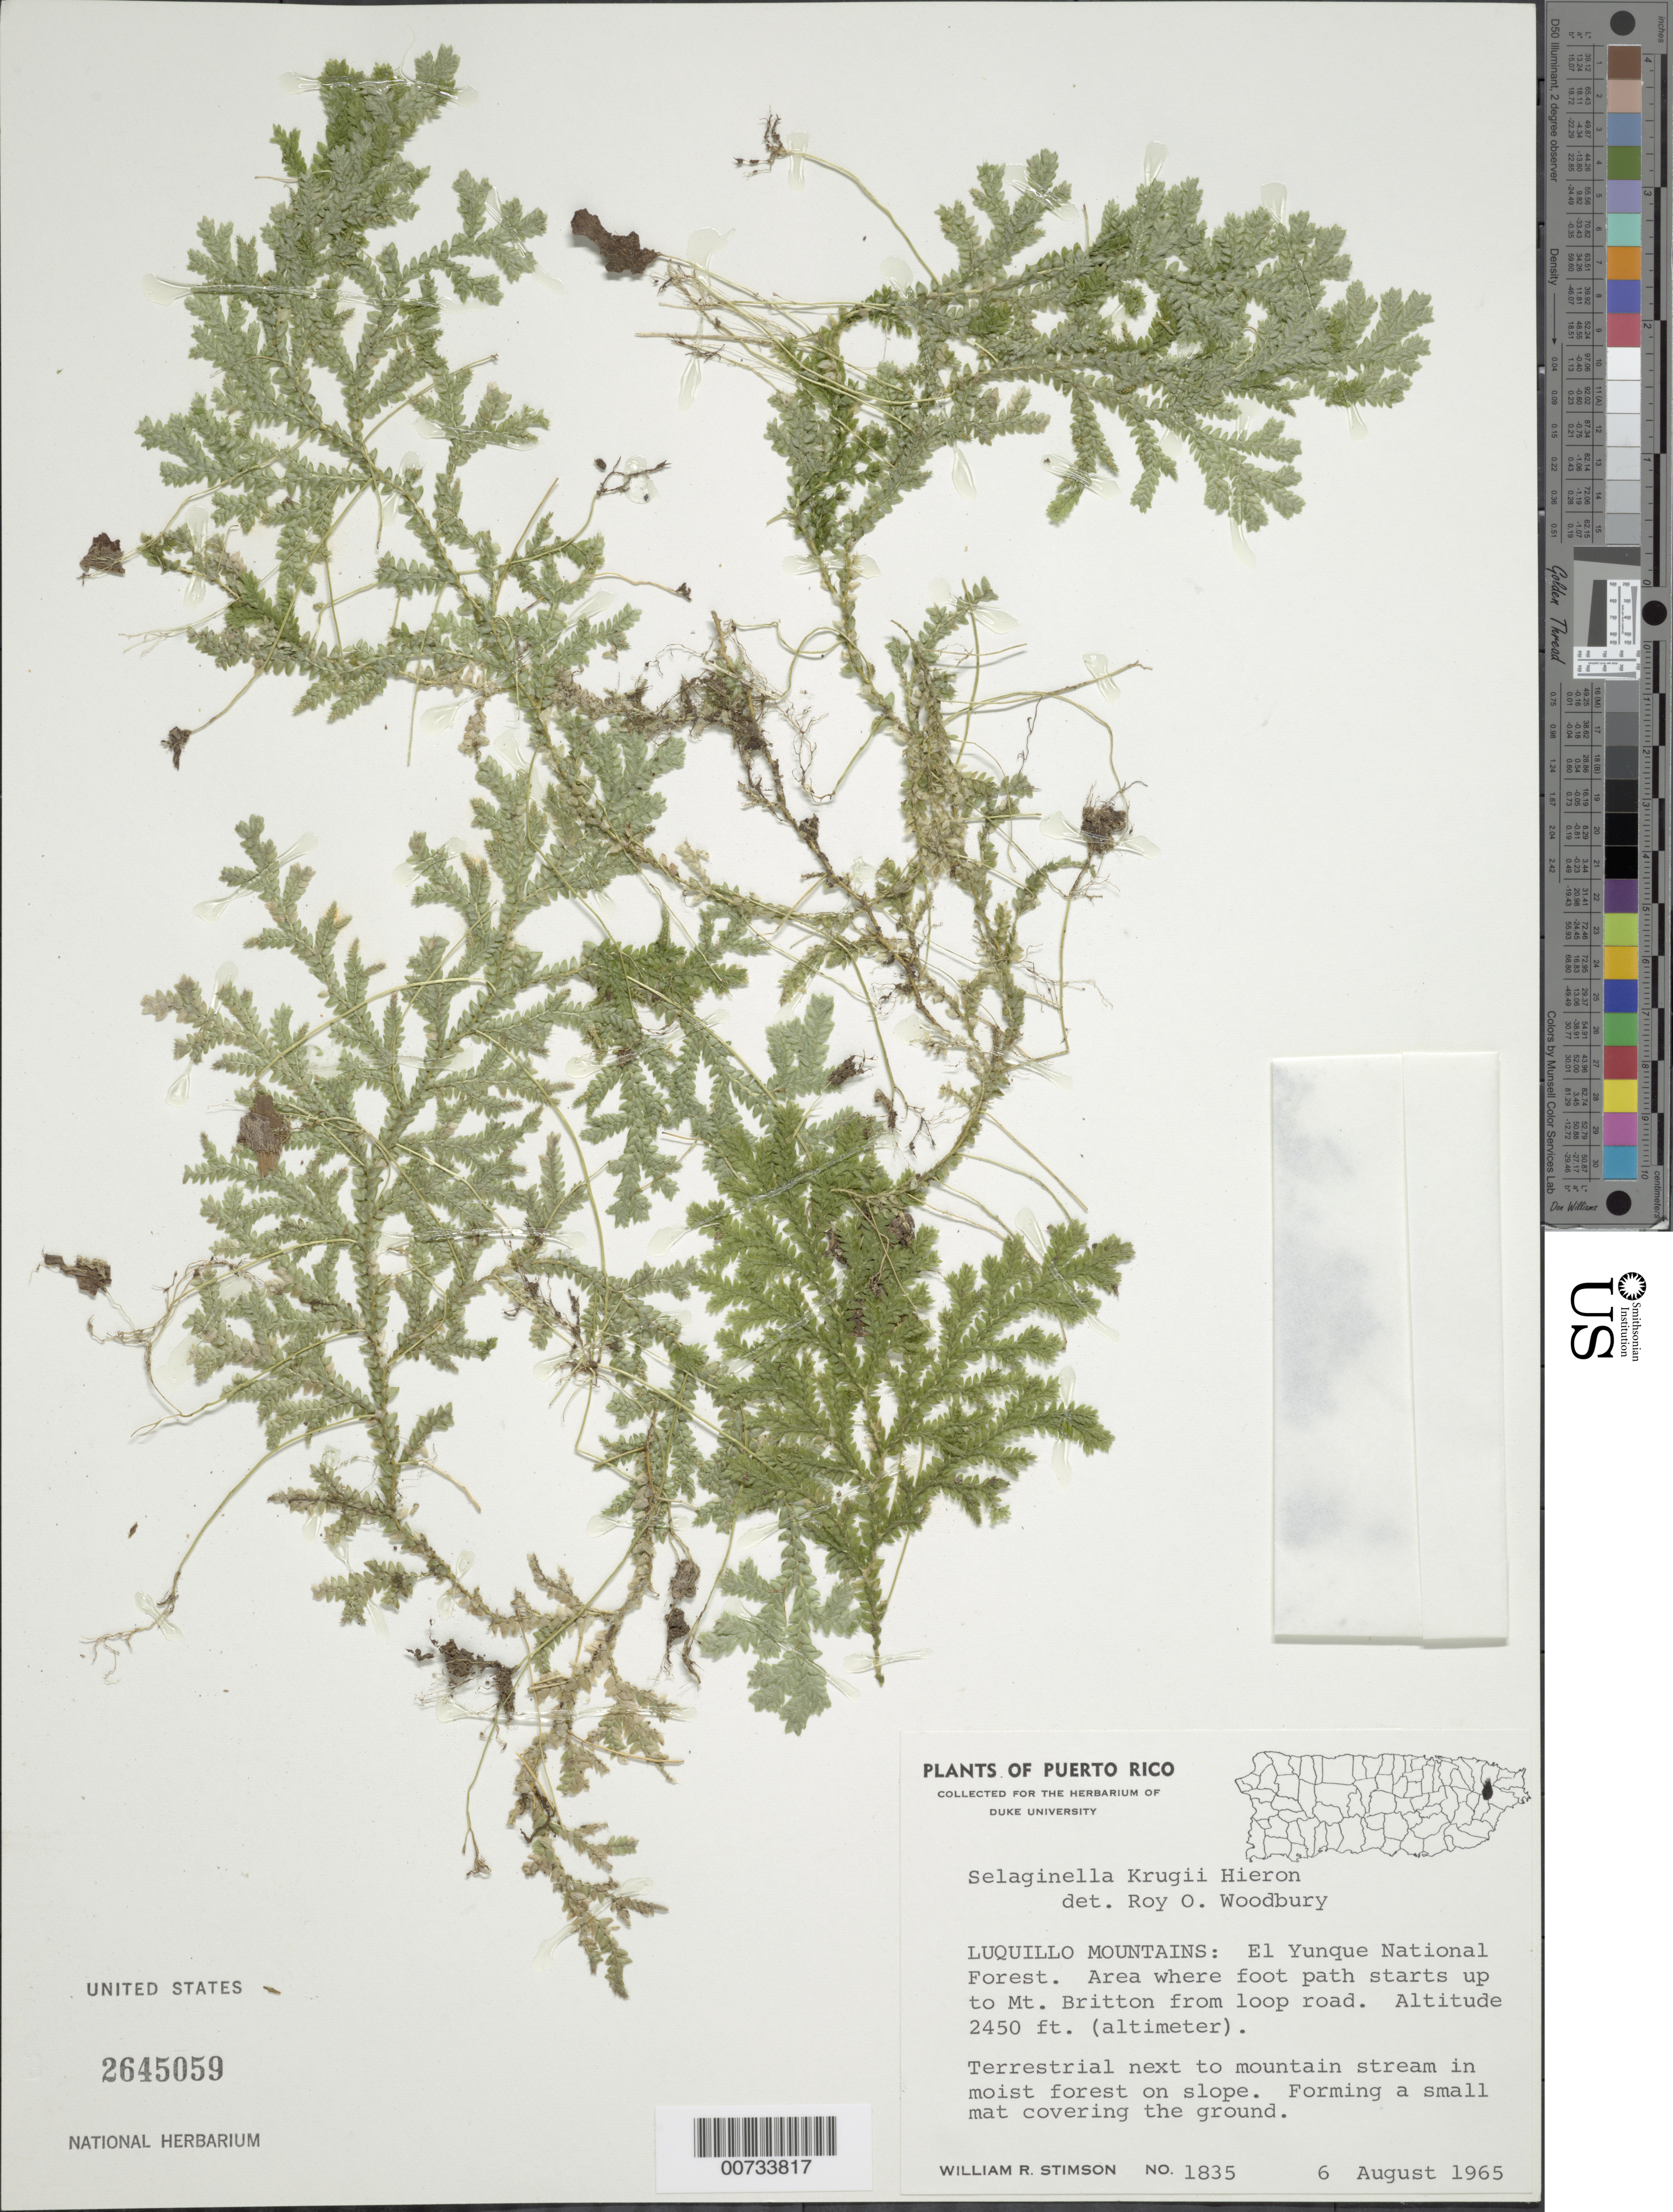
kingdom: Plantae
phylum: Tracheophyta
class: Lycopodiopsida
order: Selaginellales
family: Selaginellaceae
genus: Selaginella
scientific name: Selaginella krugii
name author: Hieron.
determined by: Woodbury, R. O.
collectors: W. R. Stimson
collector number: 1835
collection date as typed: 06 Aug 1965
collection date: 1965-08-06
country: Puerto Rico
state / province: Luquillo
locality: Luquillo Mts.: El Yunque Natl. Forest, area where foot path starts up to Mt. Britton from loop road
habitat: Terrestrial next to mountain stream in moist forest on slope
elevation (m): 747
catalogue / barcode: US 2645059